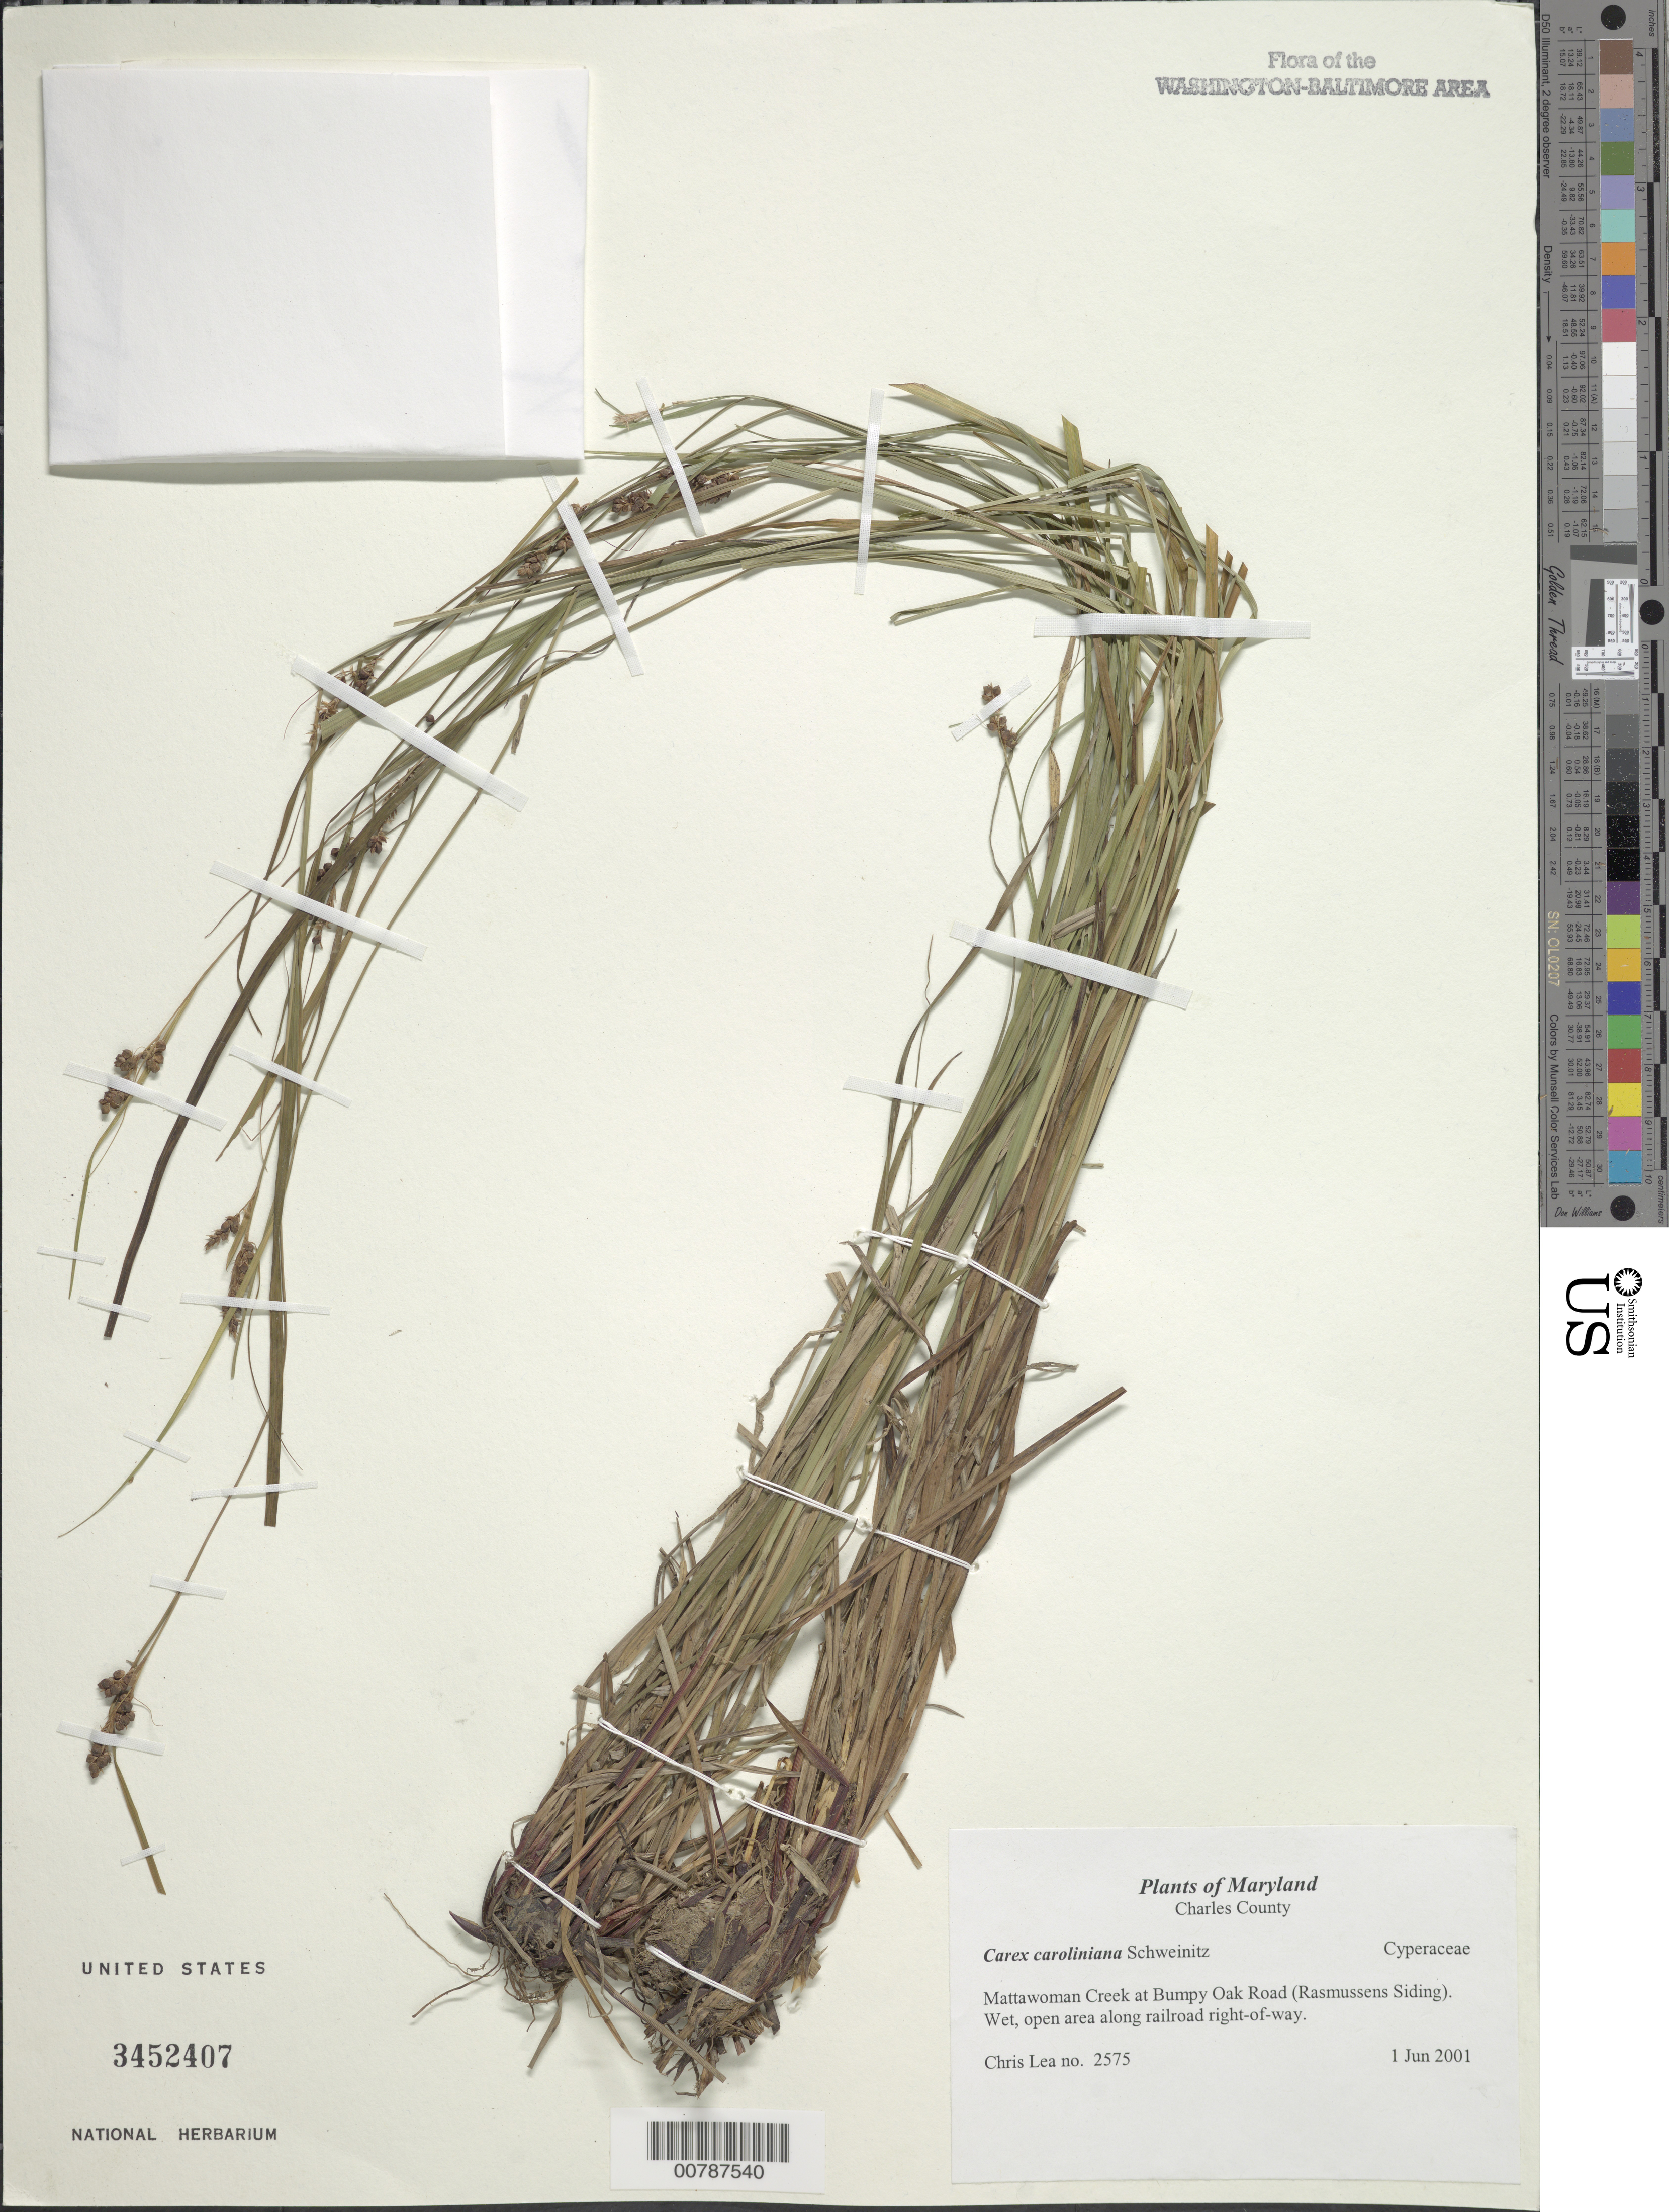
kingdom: Plantae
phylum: Tracheophyta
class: Liliopsida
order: Poales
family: Cyperaceae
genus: Carex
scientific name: Carex caroliniana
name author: Schwein.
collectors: C. Lea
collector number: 2575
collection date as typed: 01 Jun 2001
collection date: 2001-06-01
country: United States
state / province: Maryland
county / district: Charles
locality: Mattawoman Creek at Bumpy Oak Road (Rasmussens Siding).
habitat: Wet, open area along railroad right-of-way.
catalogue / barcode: US 3452407